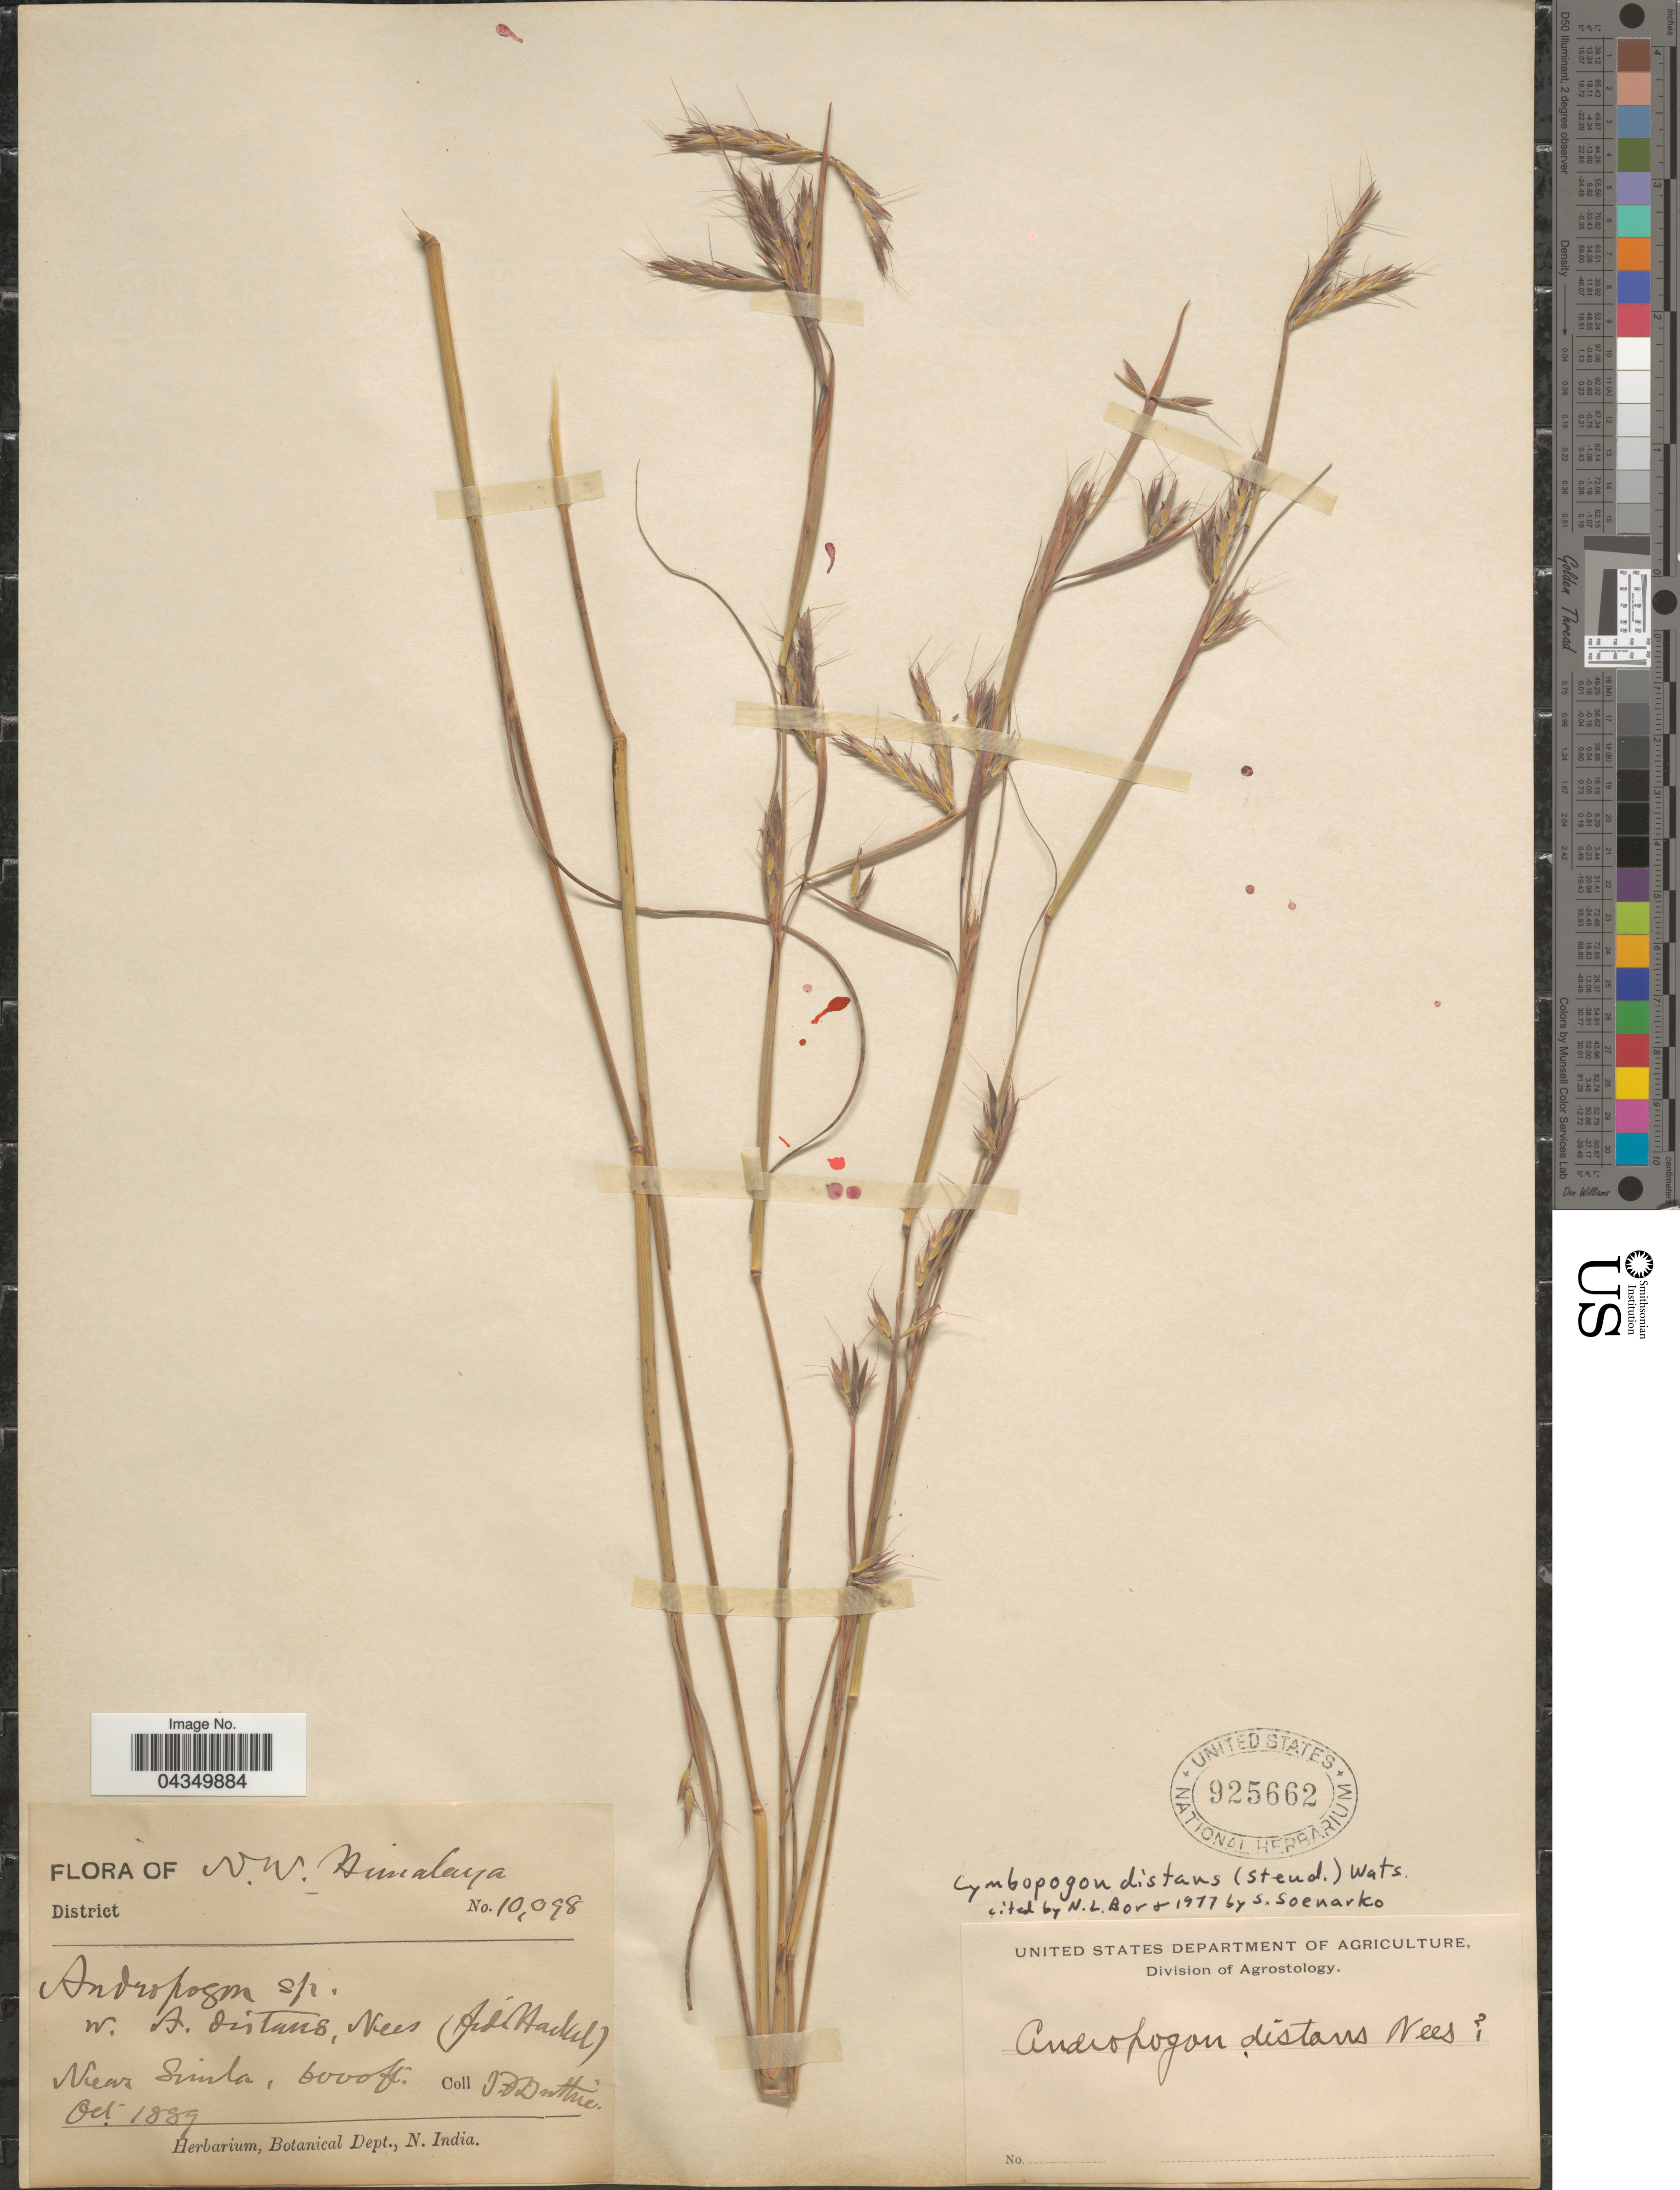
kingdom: Plantae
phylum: Tracheophyta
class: Liliopsida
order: Poales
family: Poaceae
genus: Cymbopogon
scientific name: Cymbopogon distans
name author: (Nees ex Steud.) Willd.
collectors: J. F. Duthie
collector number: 10098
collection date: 1889-10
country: India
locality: N.W. Himalaya. Near Simla.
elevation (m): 1829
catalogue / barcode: US 925662